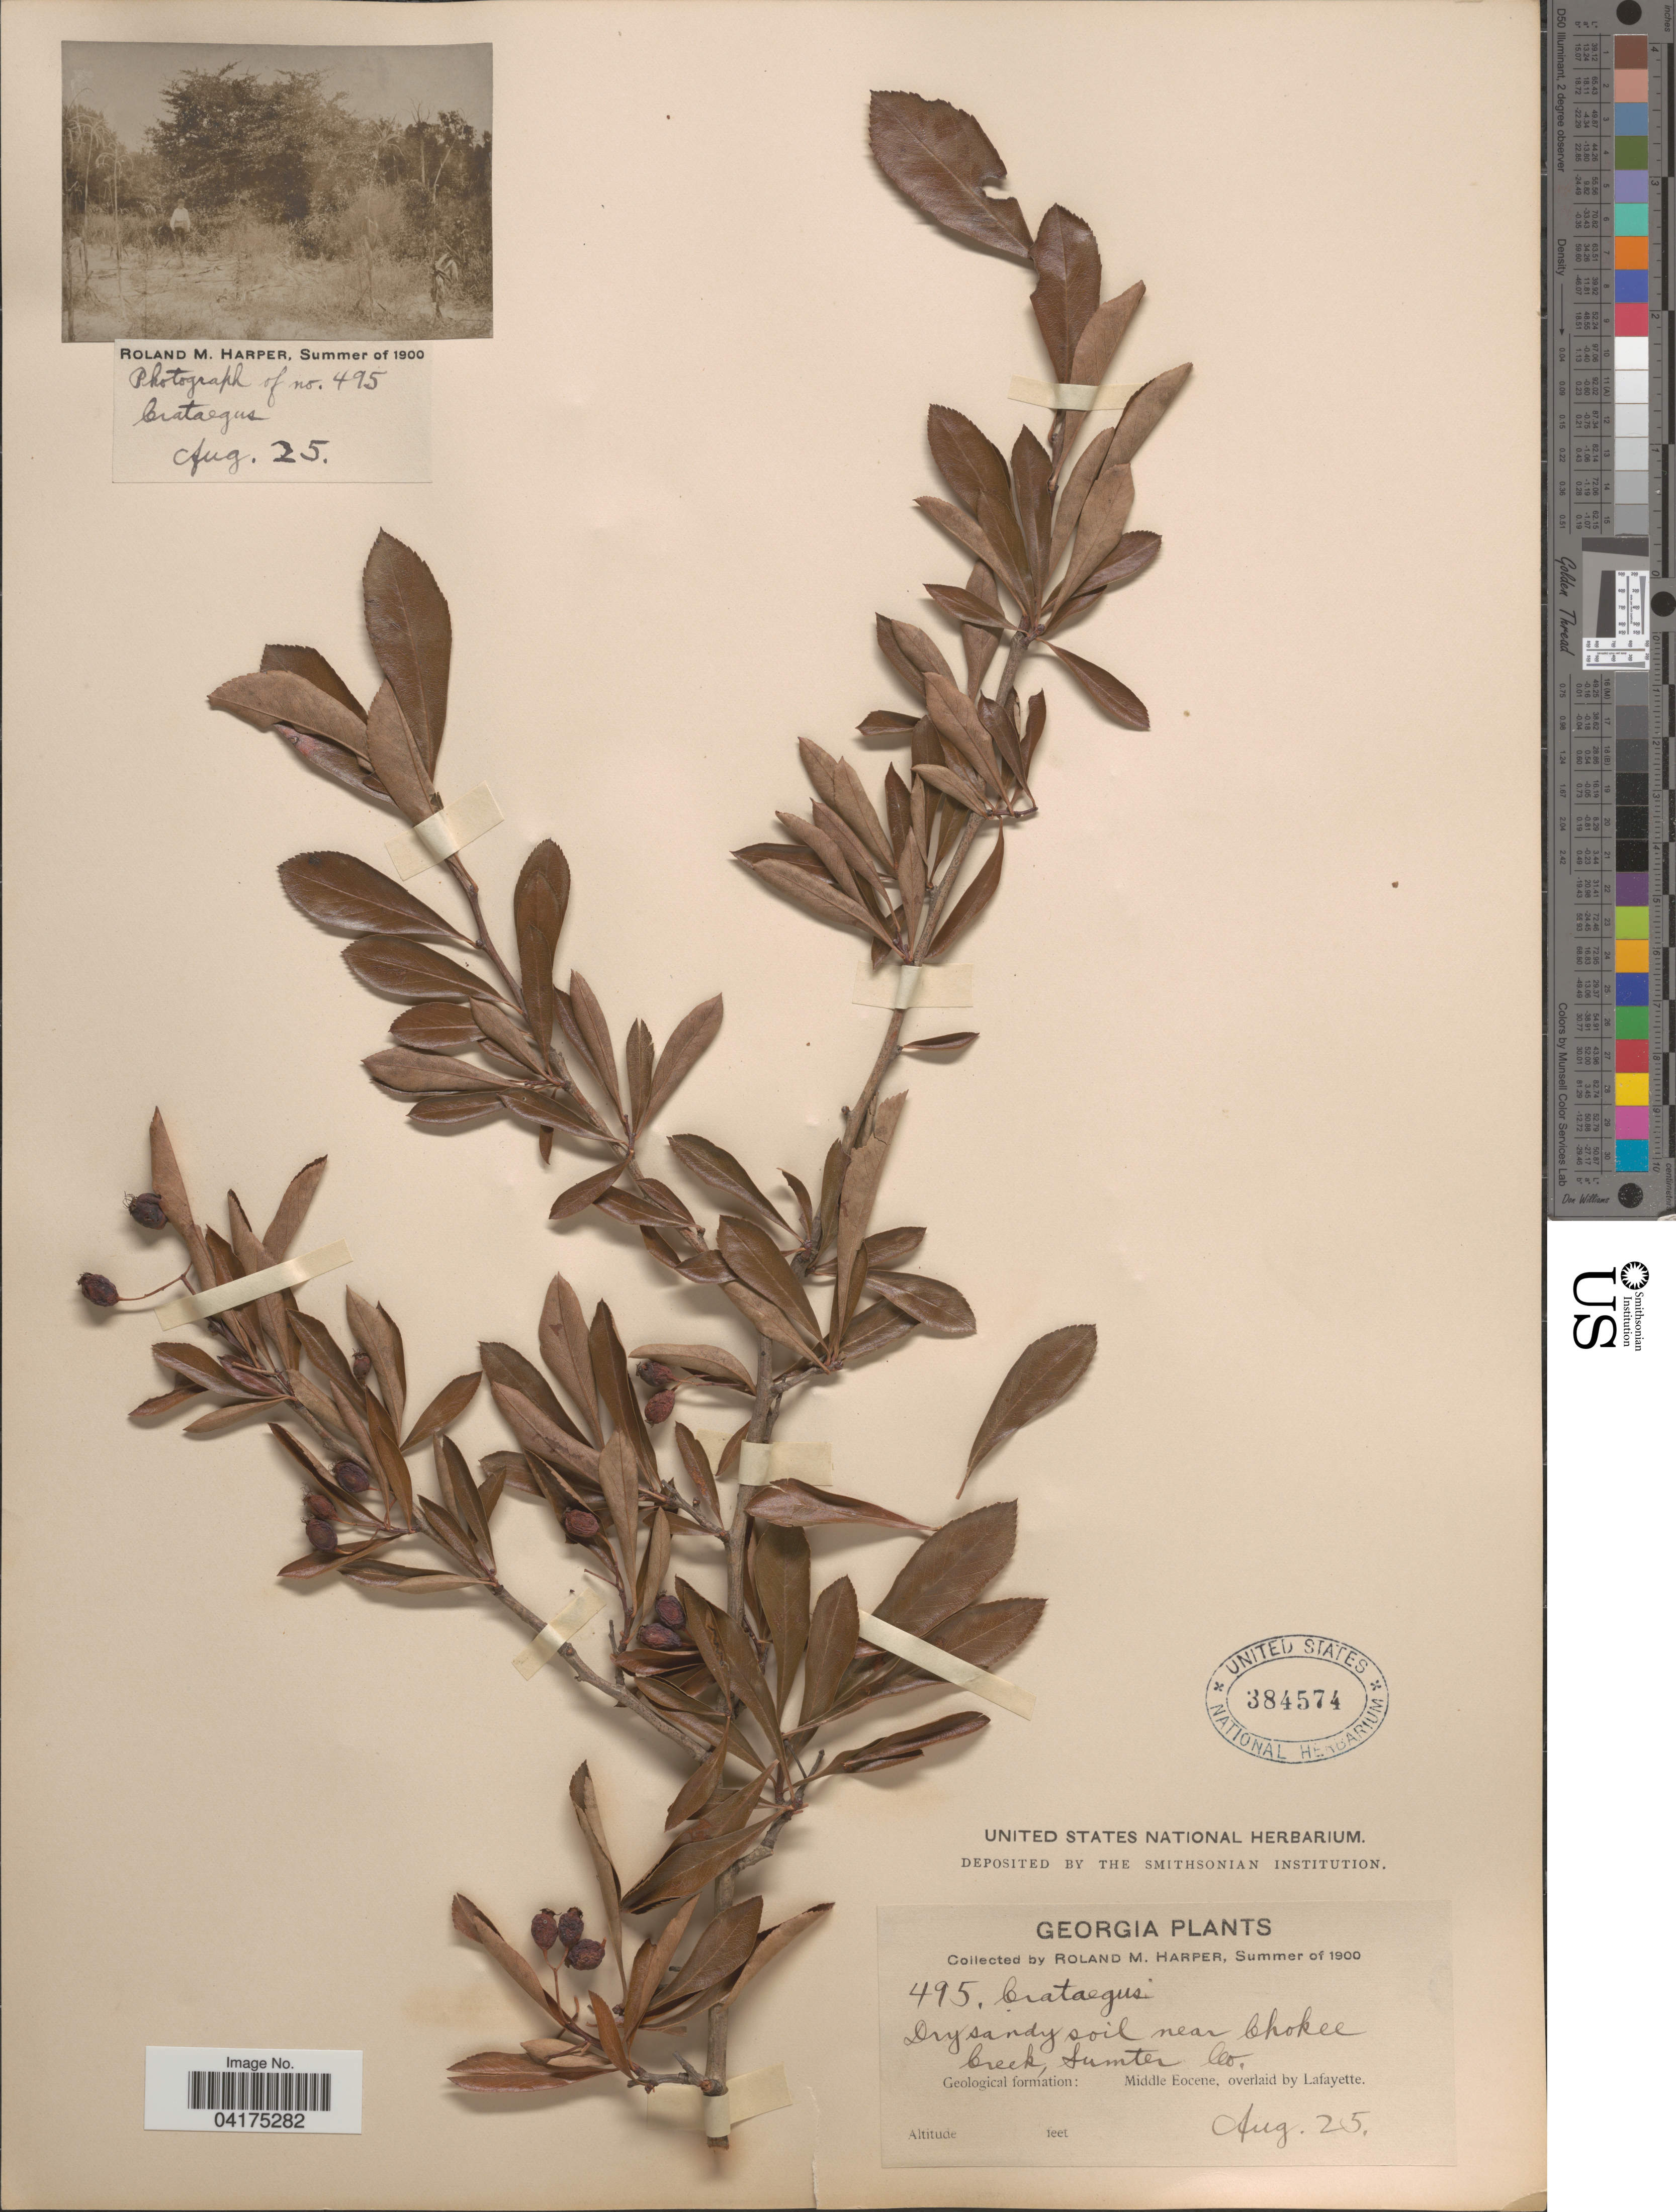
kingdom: Plantae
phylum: Tracheophyta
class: Magnoliopsida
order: Rosales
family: Rosaceae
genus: Crataegus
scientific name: Crataegus sp.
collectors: R. M. Harper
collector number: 495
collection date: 1900-08-25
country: United States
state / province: Georgia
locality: Dry sandy soil near Chokee Creek, Sumter Co. Geoligcal formation: Middle Eocene, overlaid by Lafayette.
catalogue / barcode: US 384574